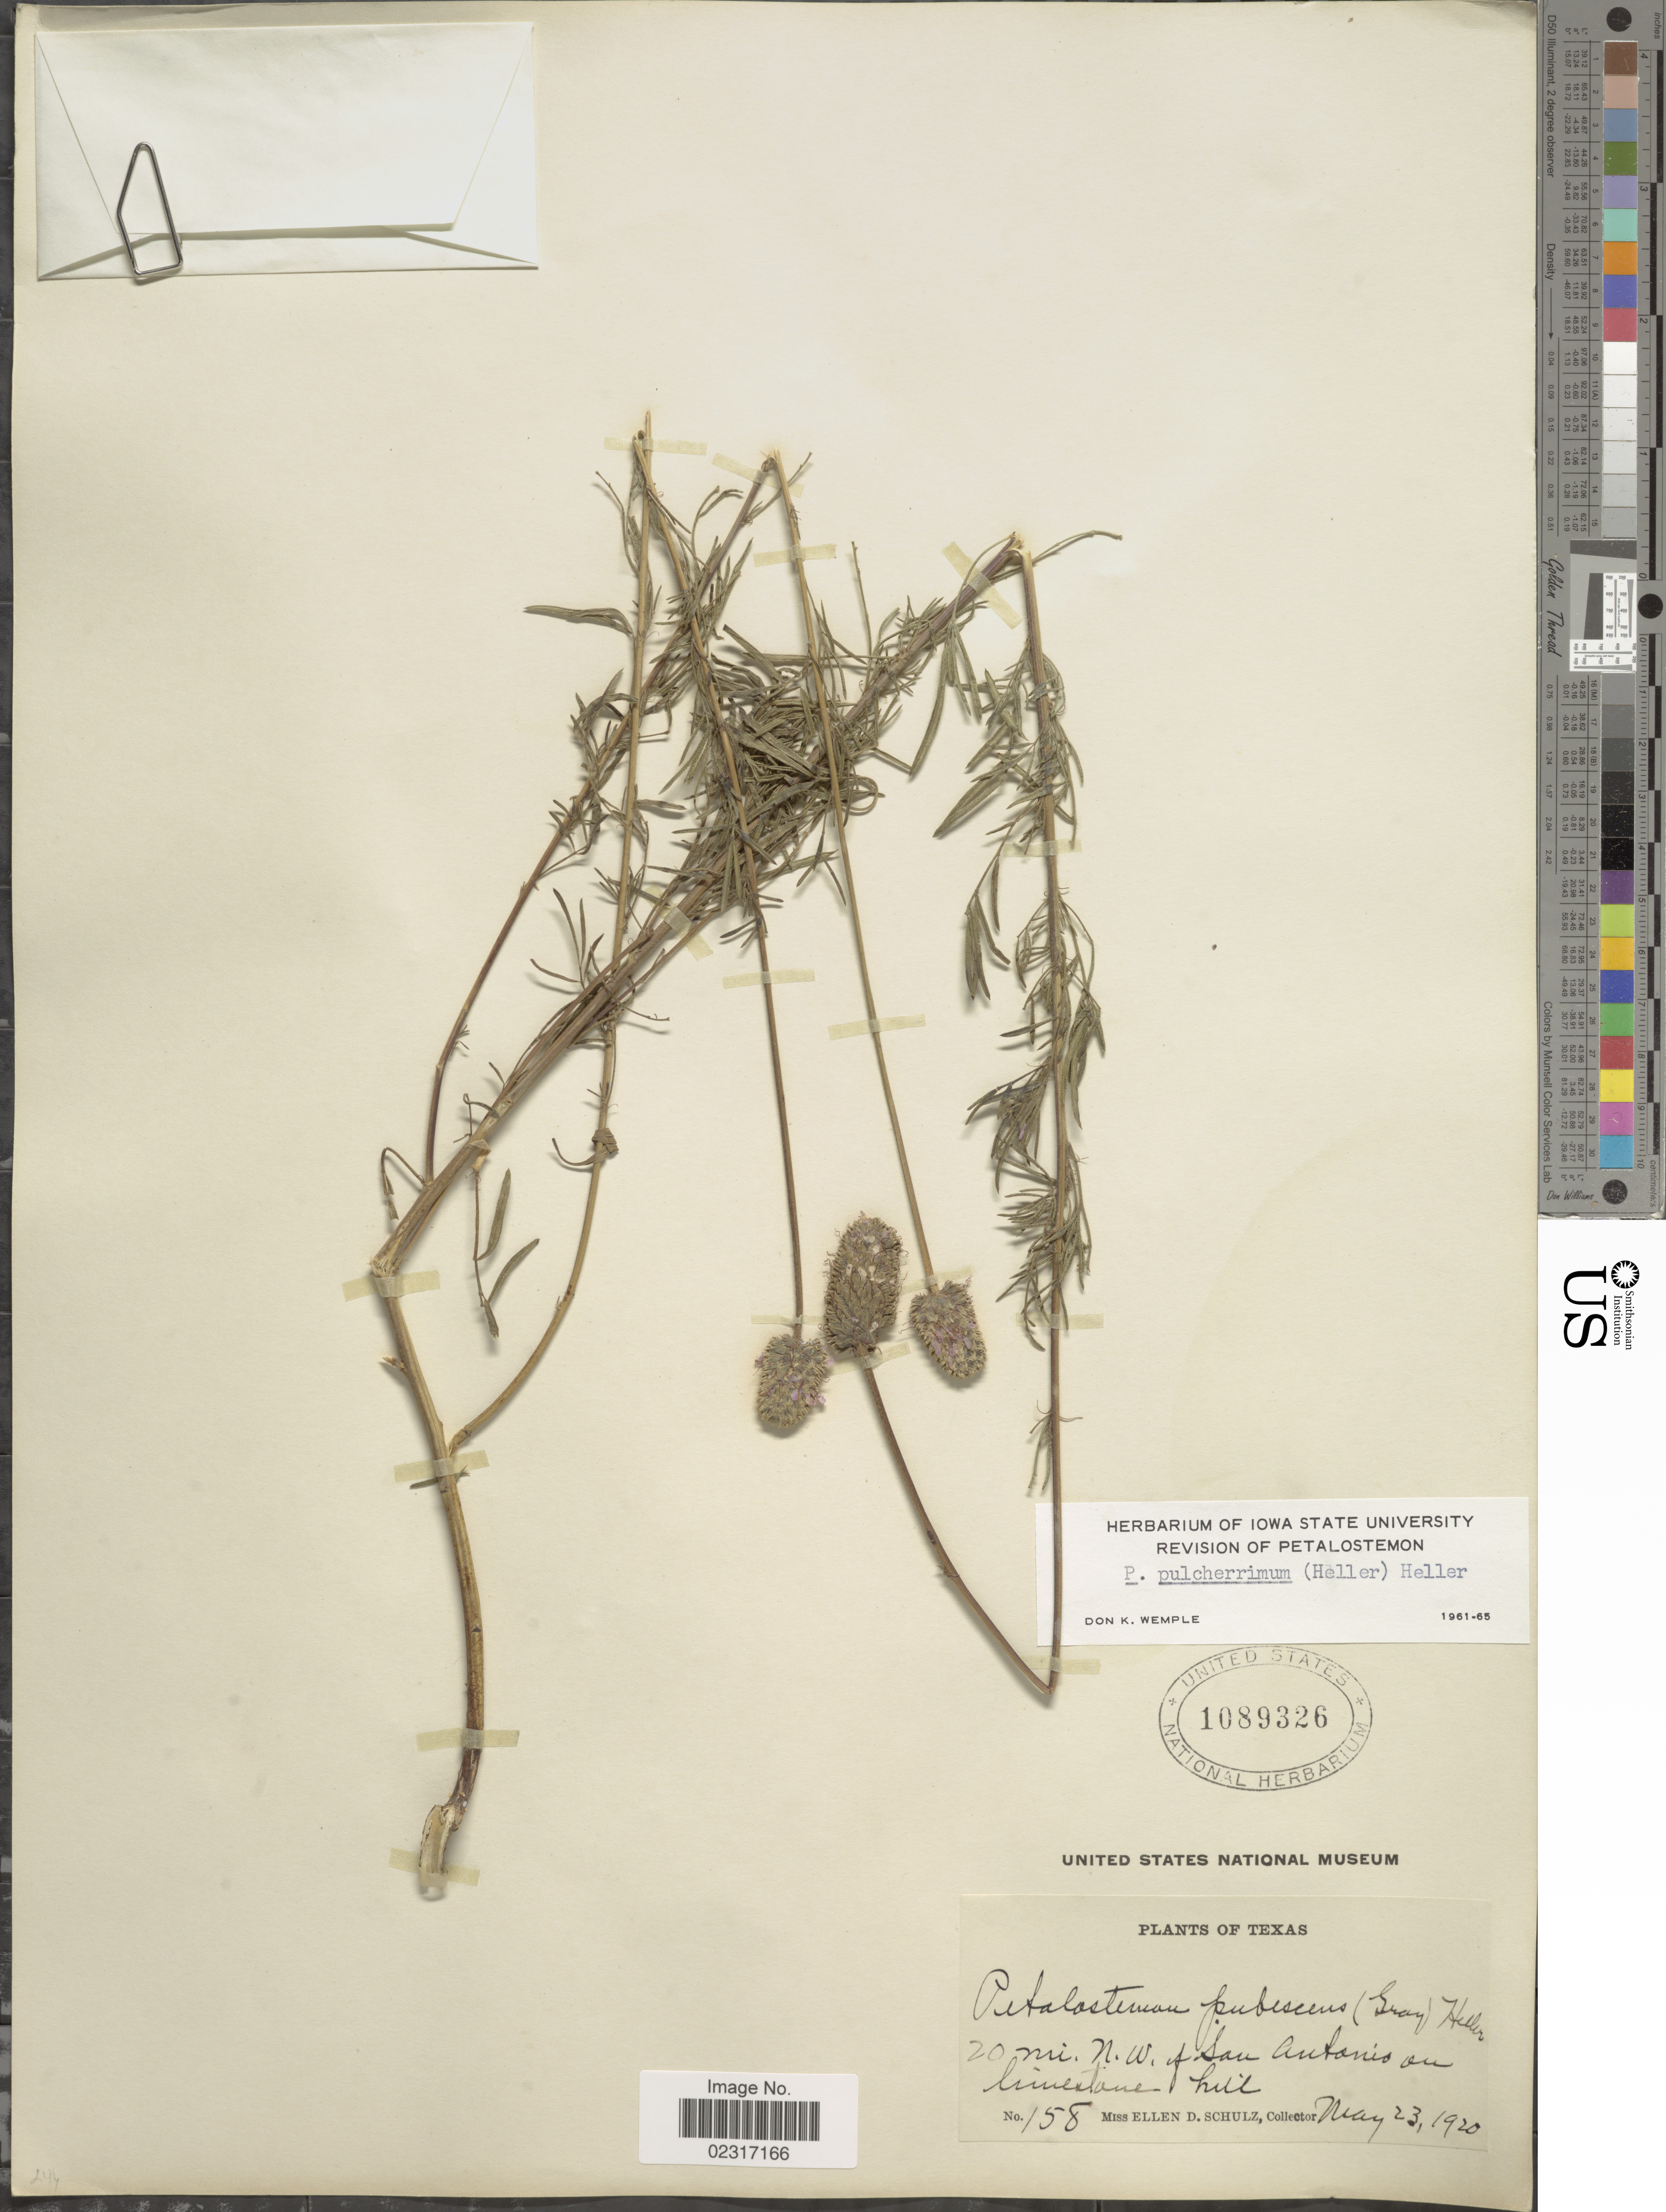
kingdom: Plantae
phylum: Tracheophyta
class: Magnoliopsida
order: Fabales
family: Fabaceae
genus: Dalea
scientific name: Dalea compacta var. pubescens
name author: (A. Gray) Barneby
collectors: E. D. Schulz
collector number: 158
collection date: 1920-05-23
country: United States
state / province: Texas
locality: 20 mi. N. W. of San Antonis on limestone hill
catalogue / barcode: US 1089326